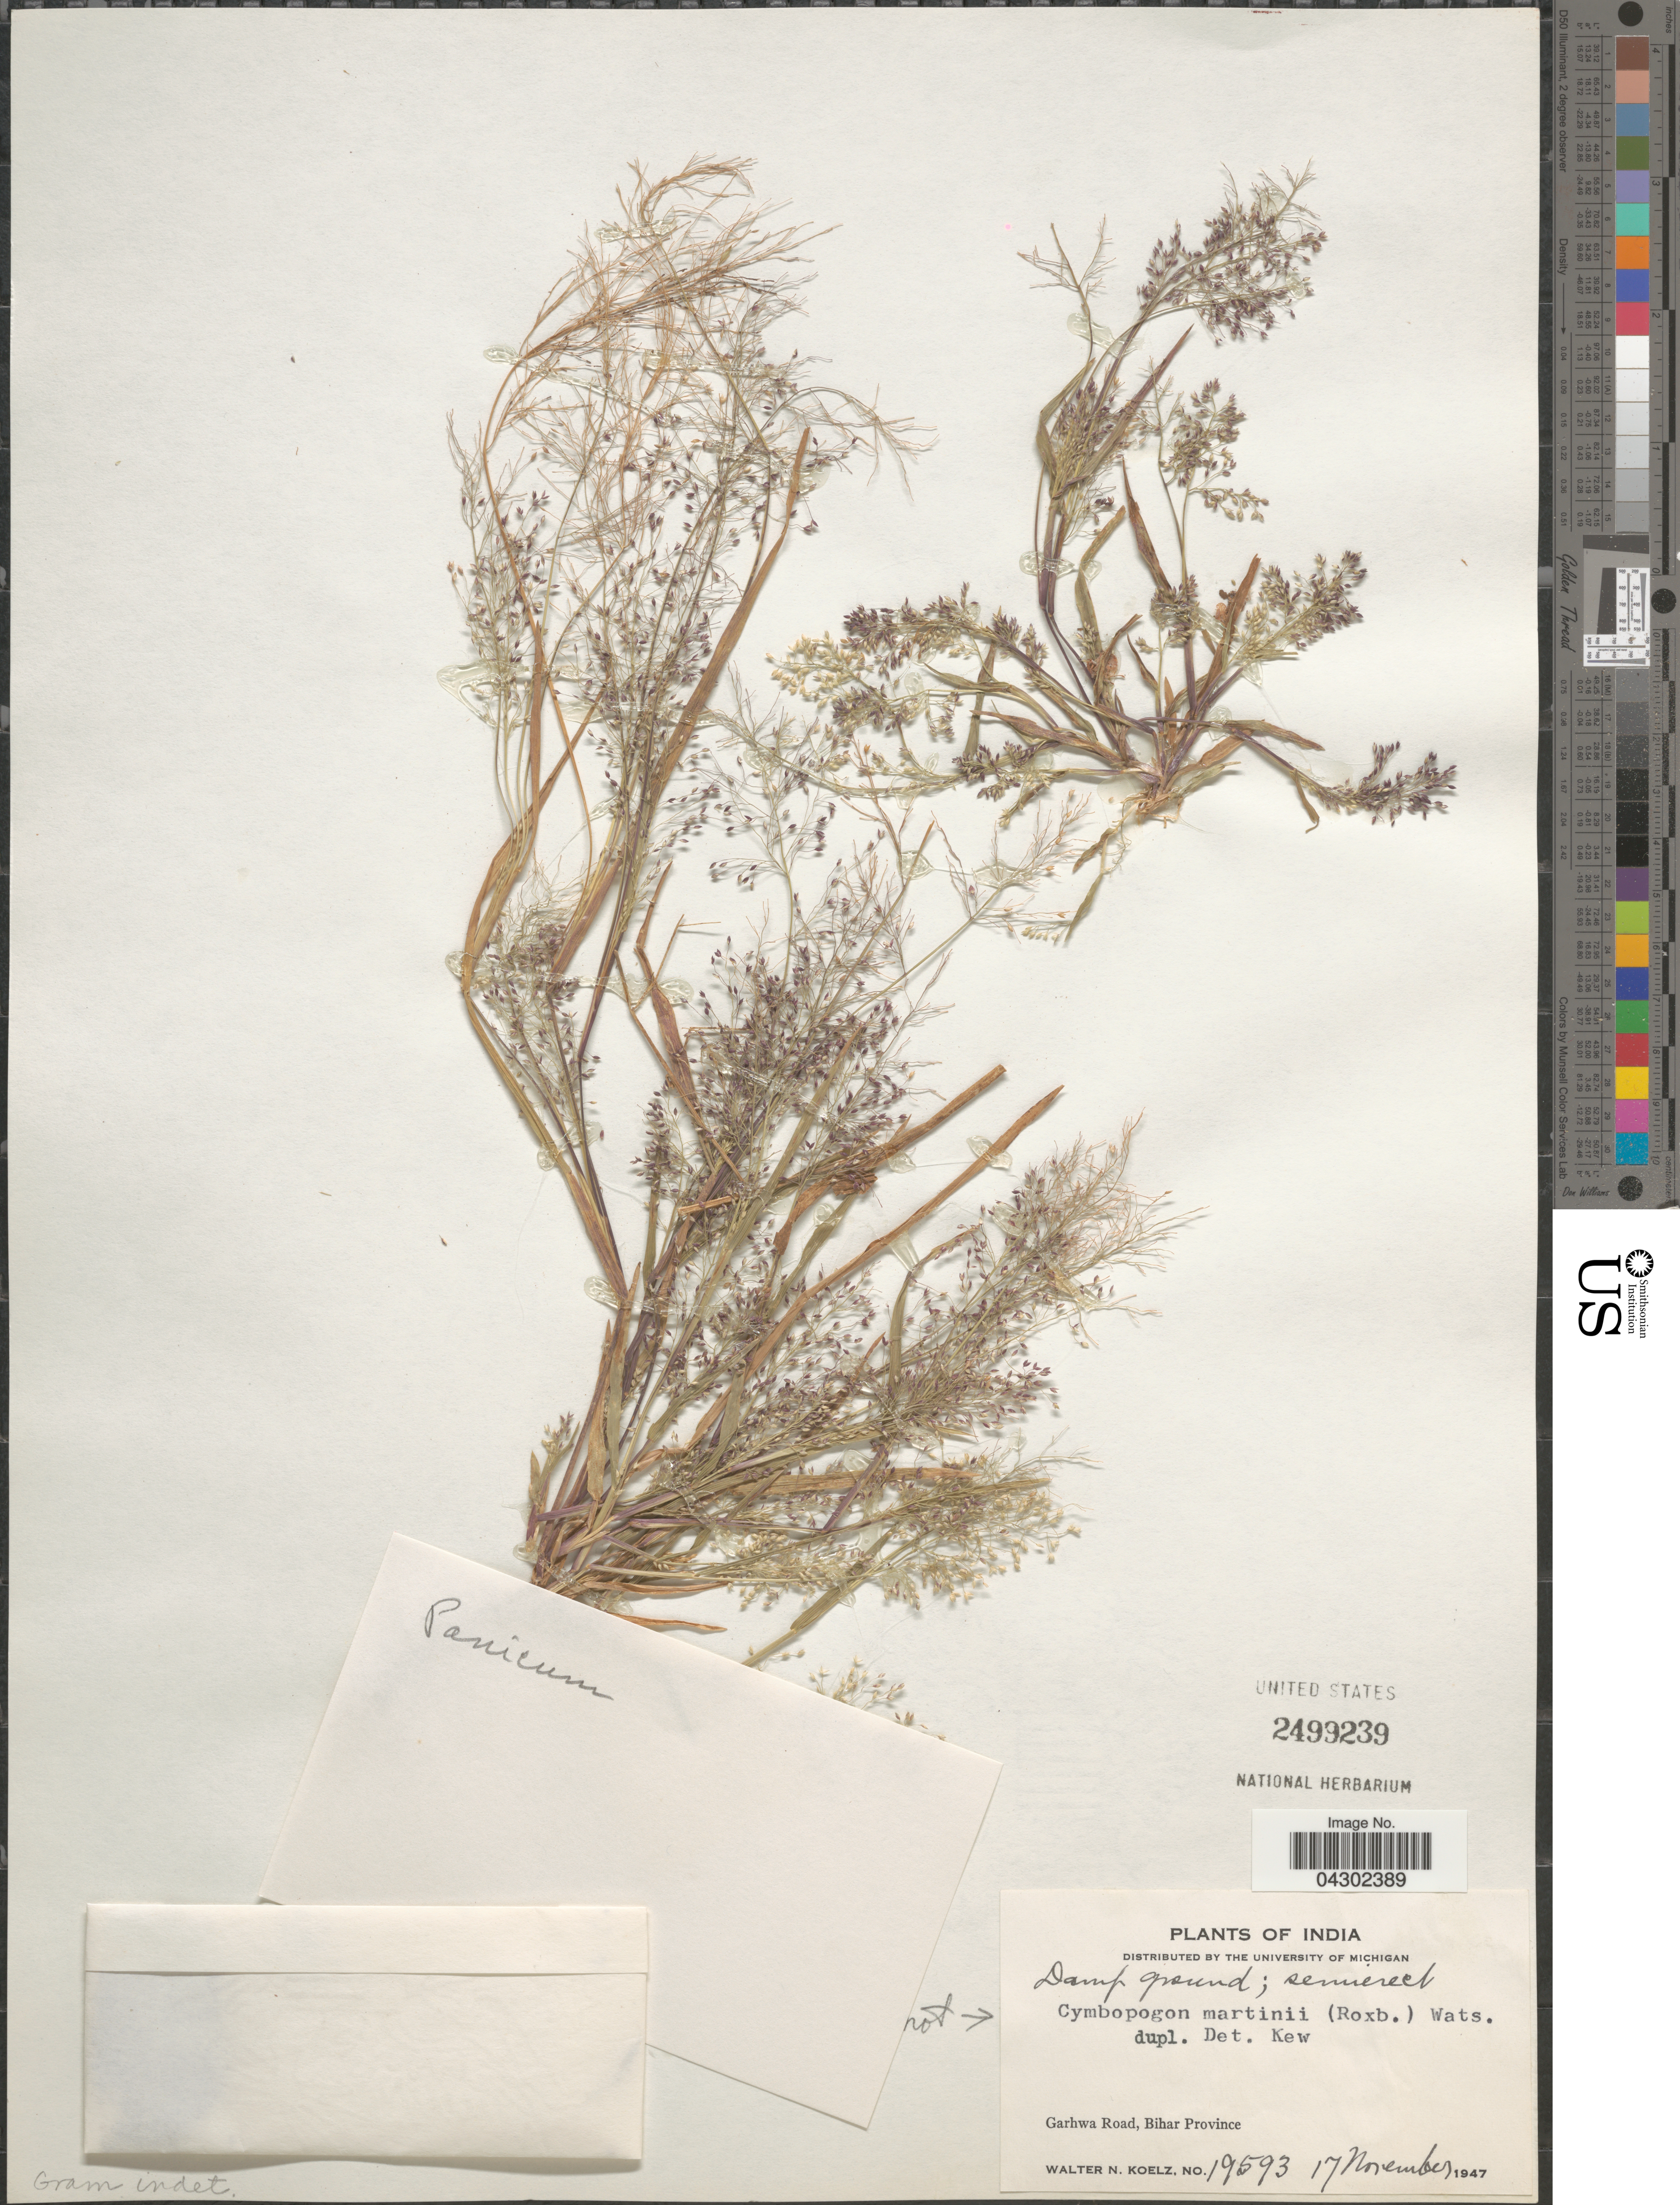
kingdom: Plantae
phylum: Tracheophyta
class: Liliopsida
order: Poales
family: Poaceae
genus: Panicum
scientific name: Panicum sp.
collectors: W. N. Koelz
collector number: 19593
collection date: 1947-11-17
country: India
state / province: Bihar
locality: Garhwa Road.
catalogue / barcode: US 2499239